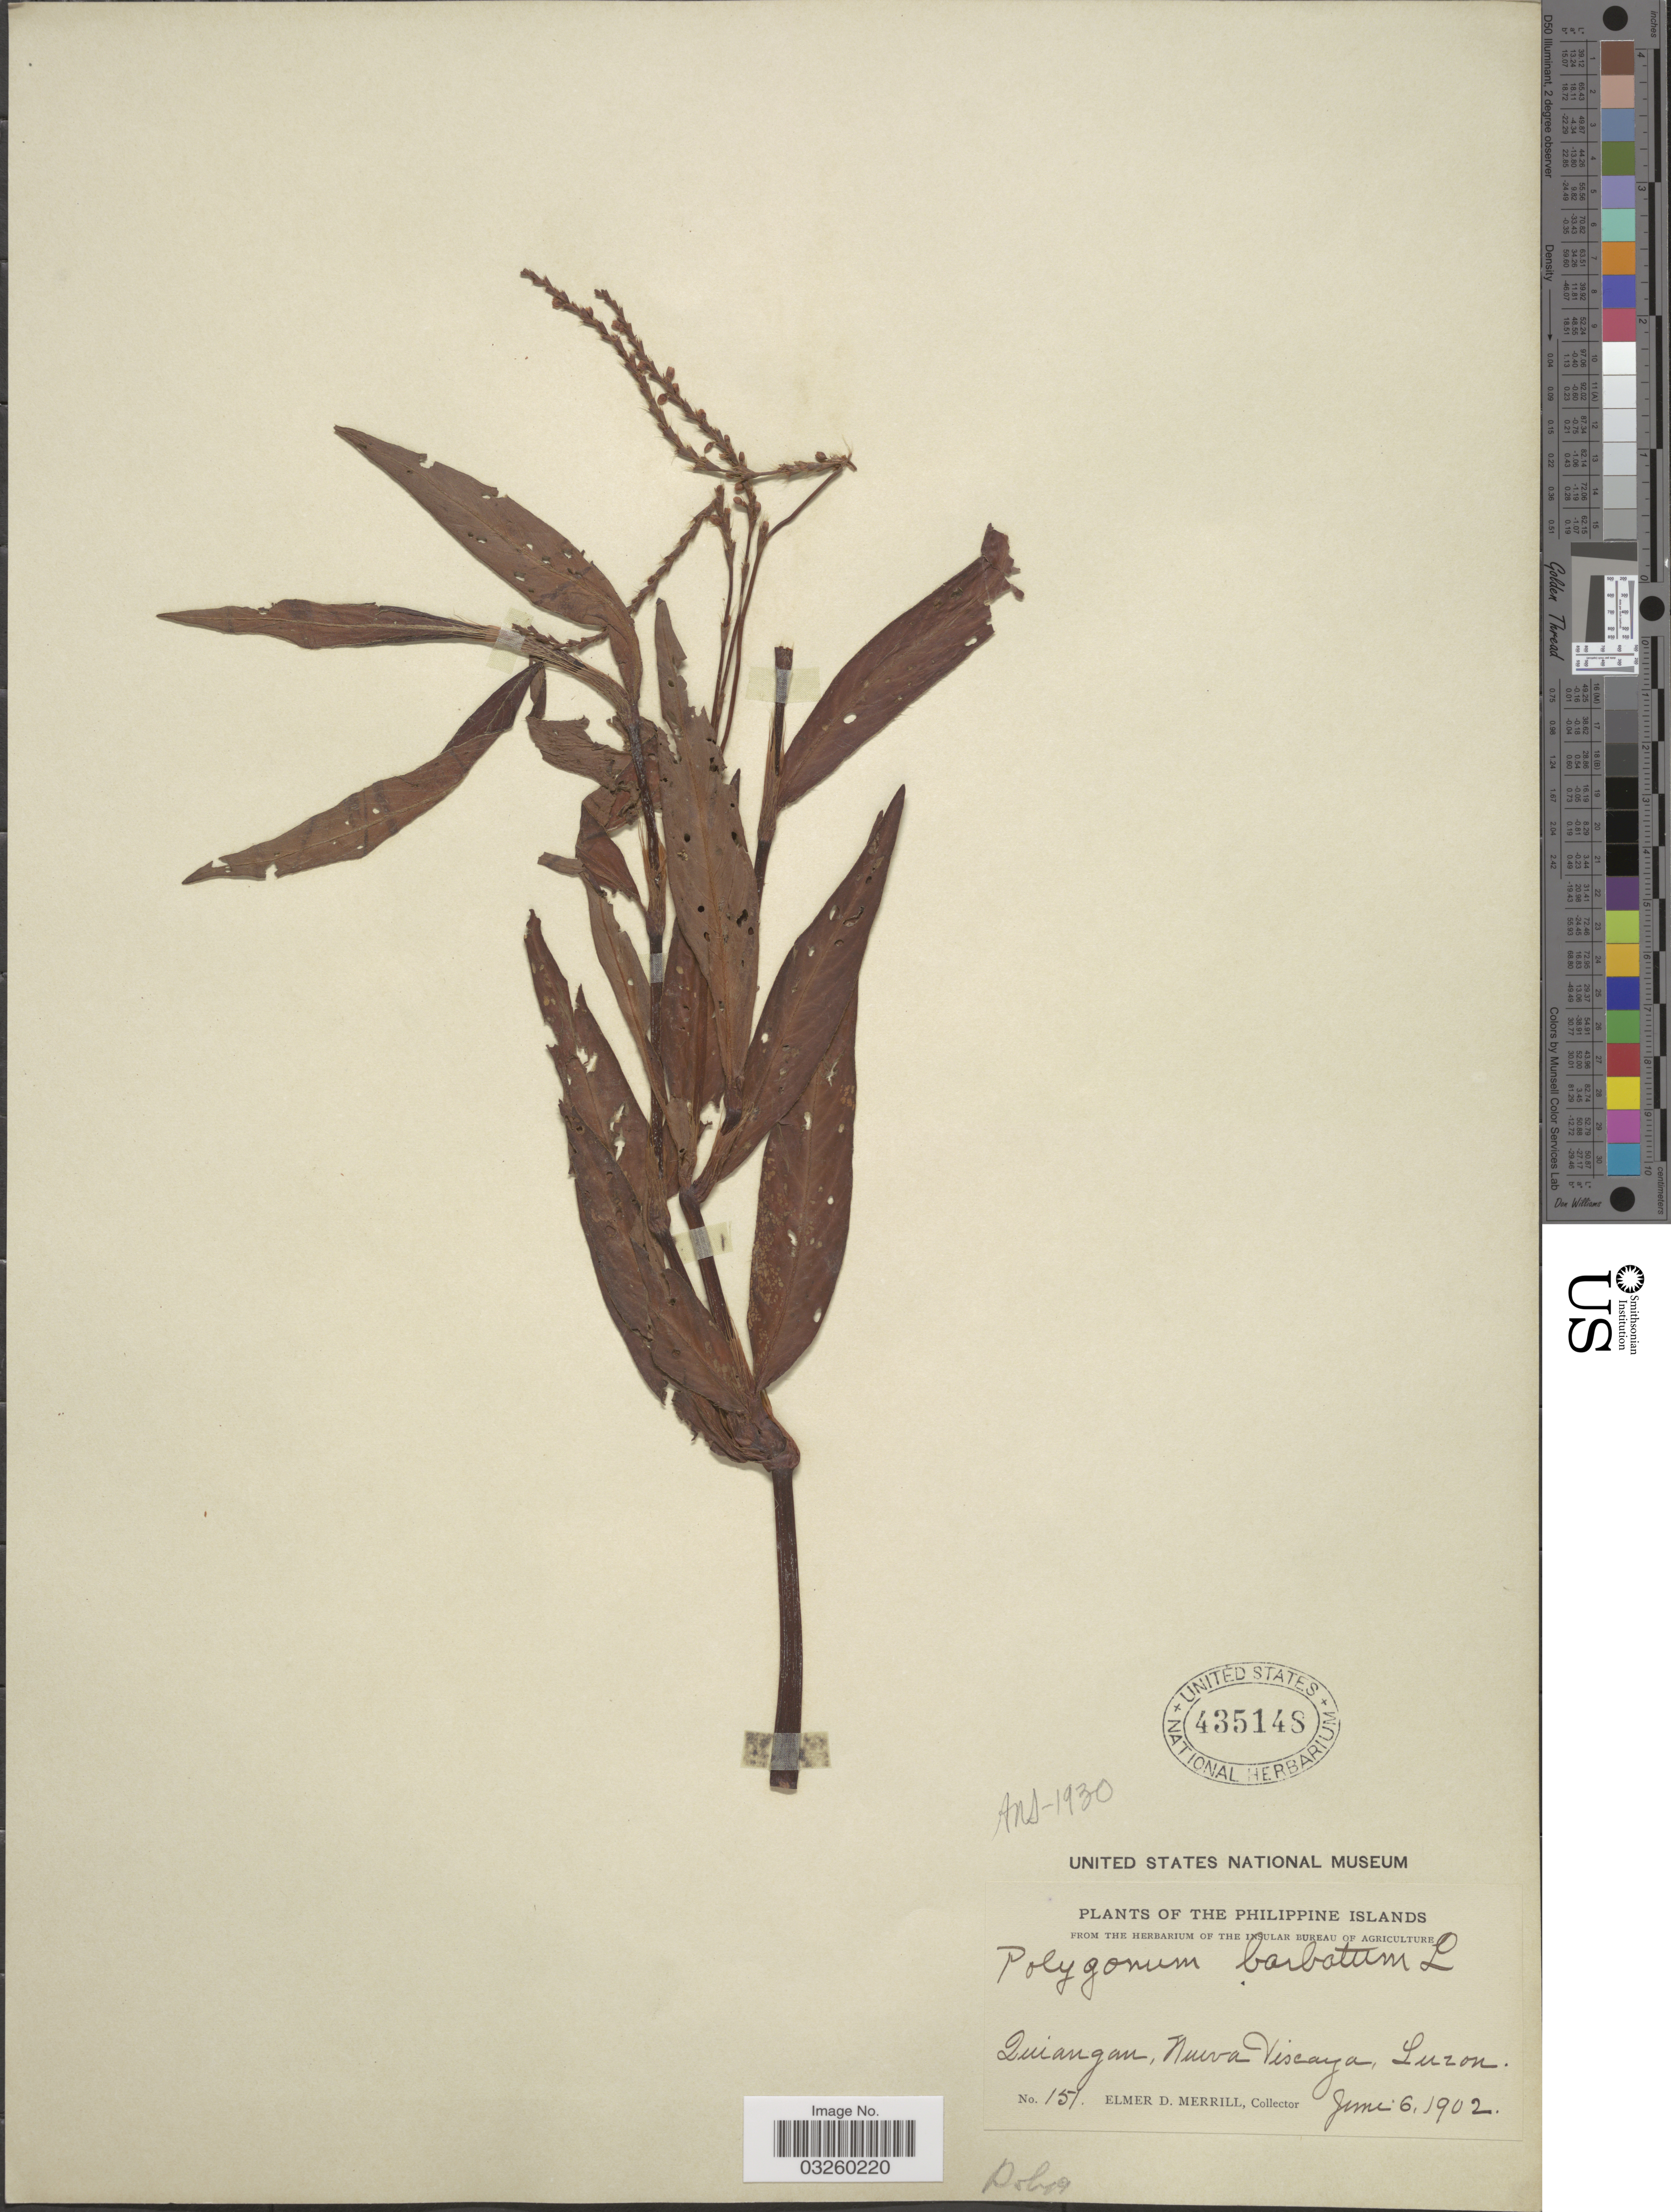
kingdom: Plantae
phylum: Tracheophyta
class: Magnoliopsida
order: Caryophyllales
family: Polygonaceae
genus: Polygonum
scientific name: Polygonum barbatum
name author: L.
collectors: E. D. Merrill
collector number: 151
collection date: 1902-06-06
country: Philippines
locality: Zuiangan, Nueva Viscaya, Luzon.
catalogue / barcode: US 435148